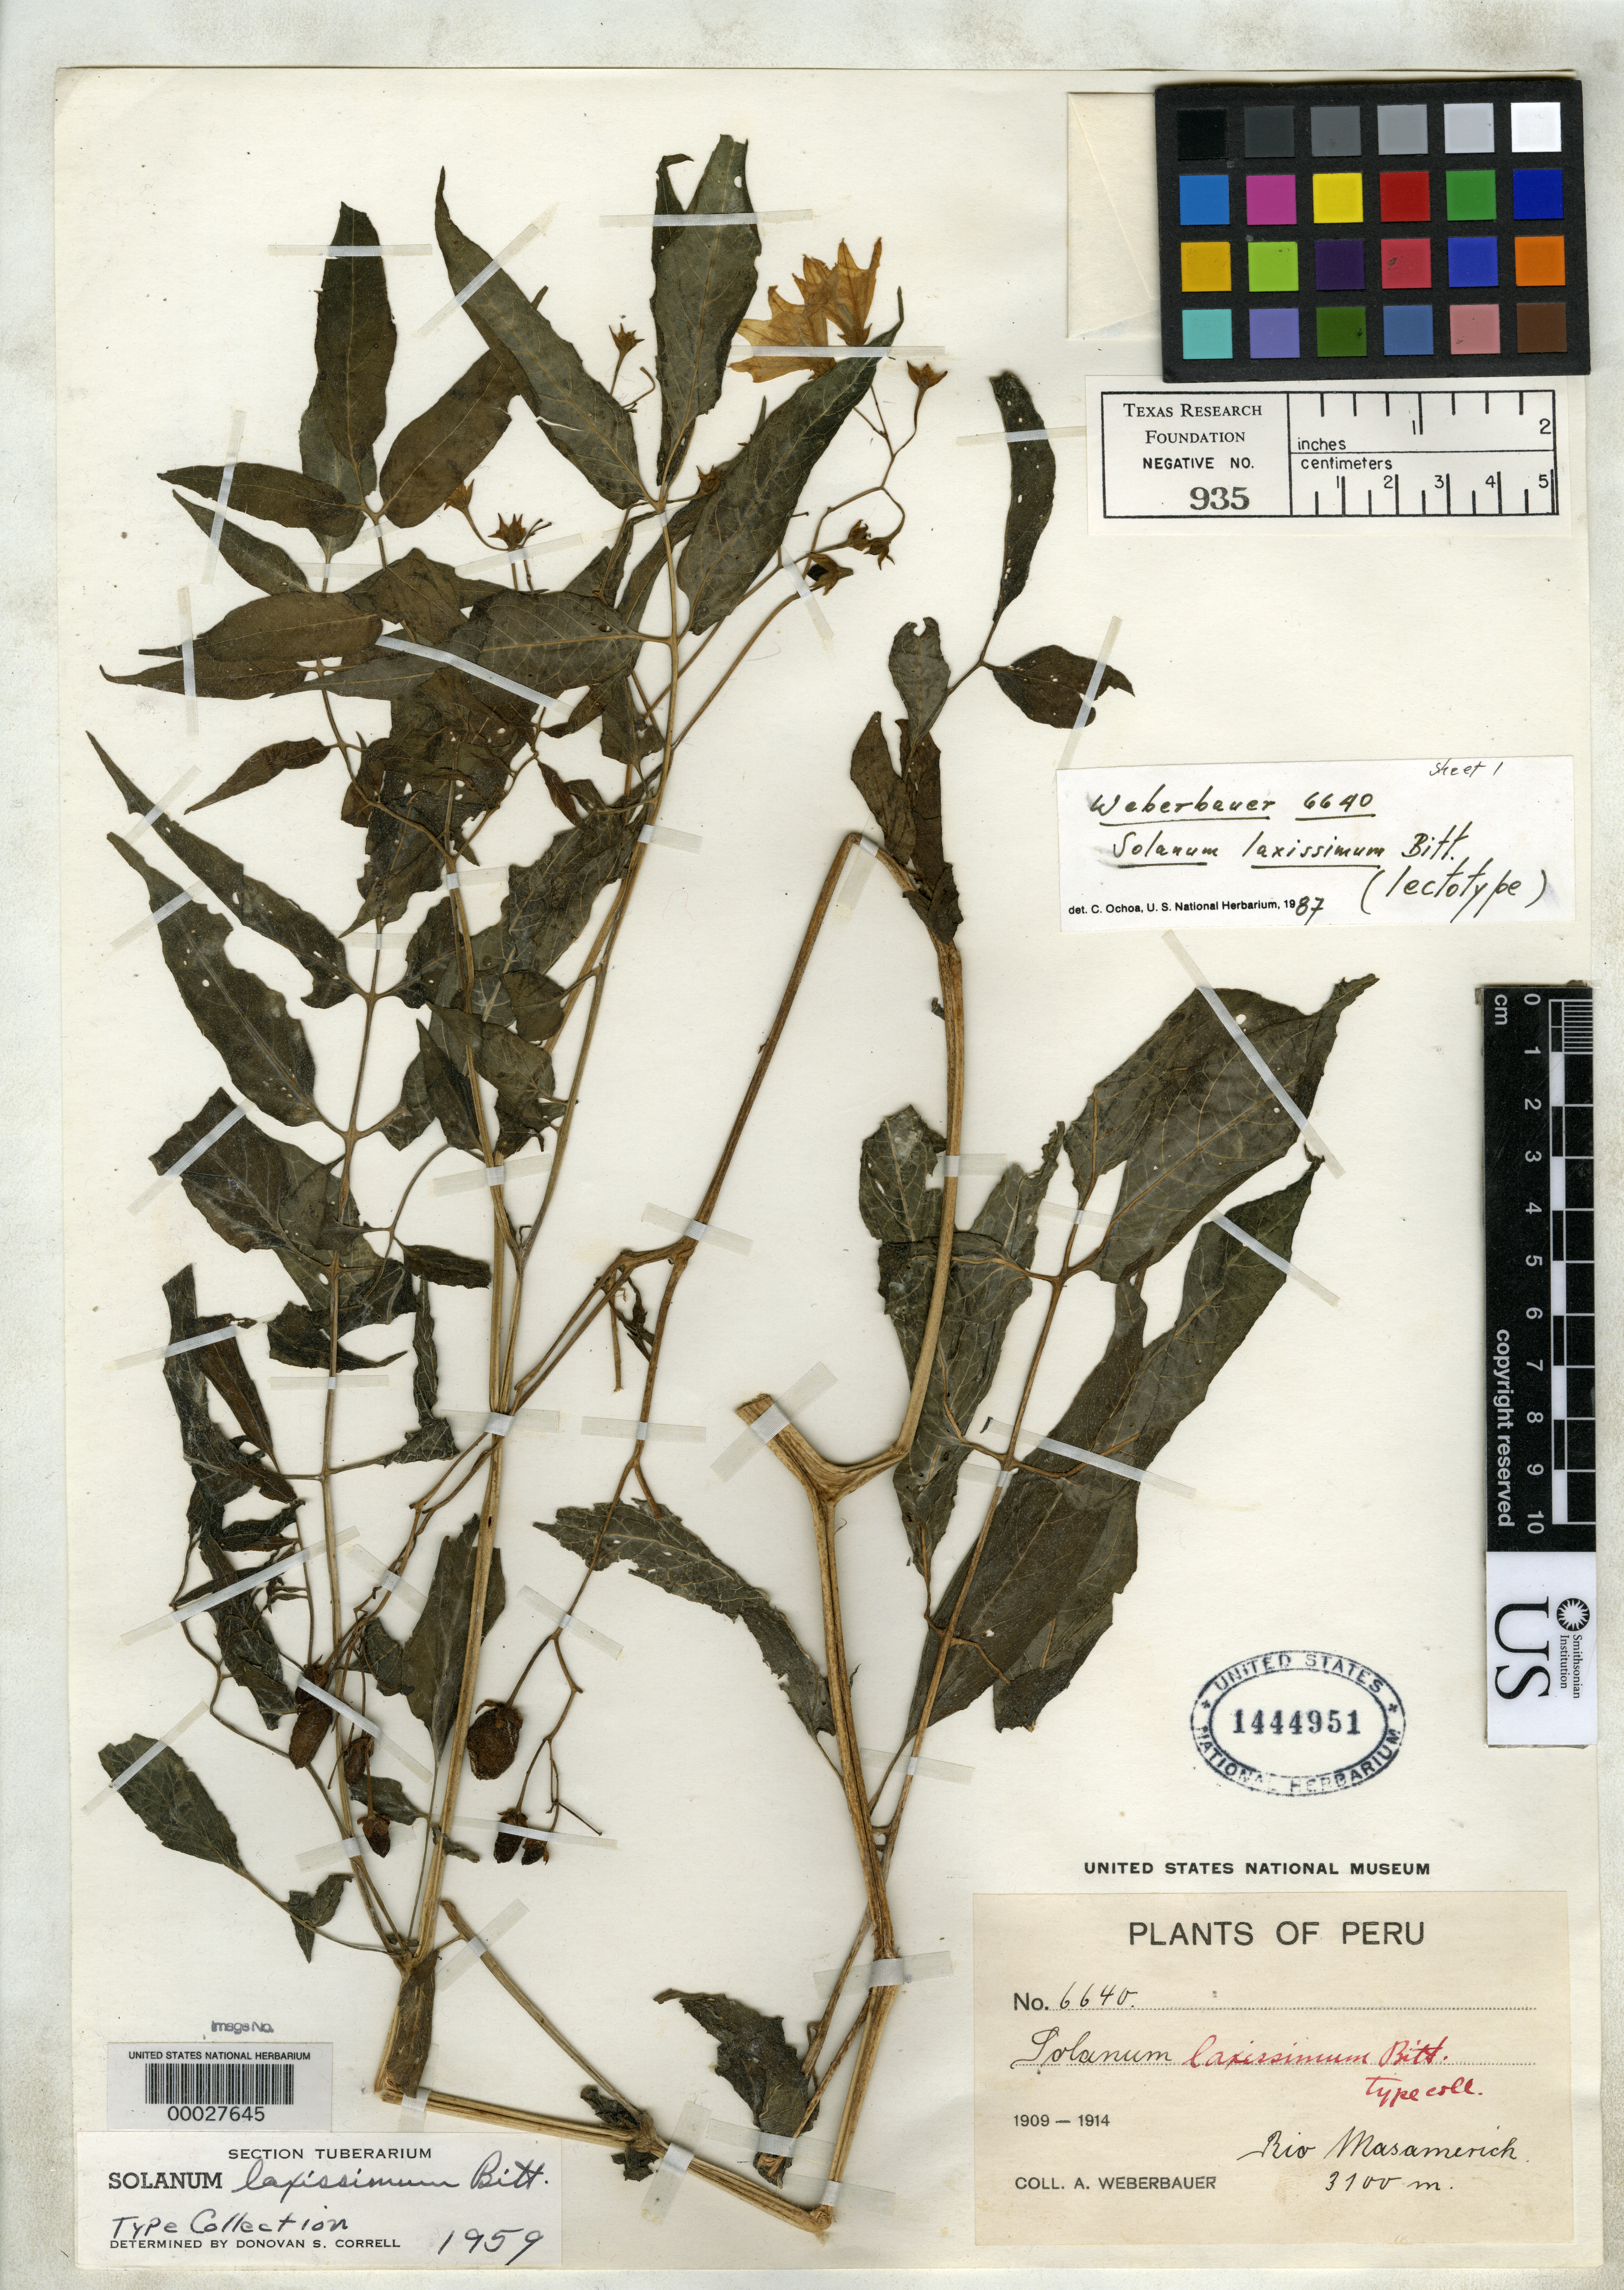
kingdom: Plantae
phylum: Tracheophyta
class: Magnoliopsida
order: Solanales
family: Solanaceae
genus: Solanum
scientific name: Solanum laxissimum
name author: Bitter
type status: Isotype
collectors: A. Weberbauer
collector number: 6640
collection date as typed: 1909 to -- --- 1914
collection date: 1909/1914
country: Peru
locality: Río Masamerich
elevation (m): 3100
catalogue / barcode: US 1444951